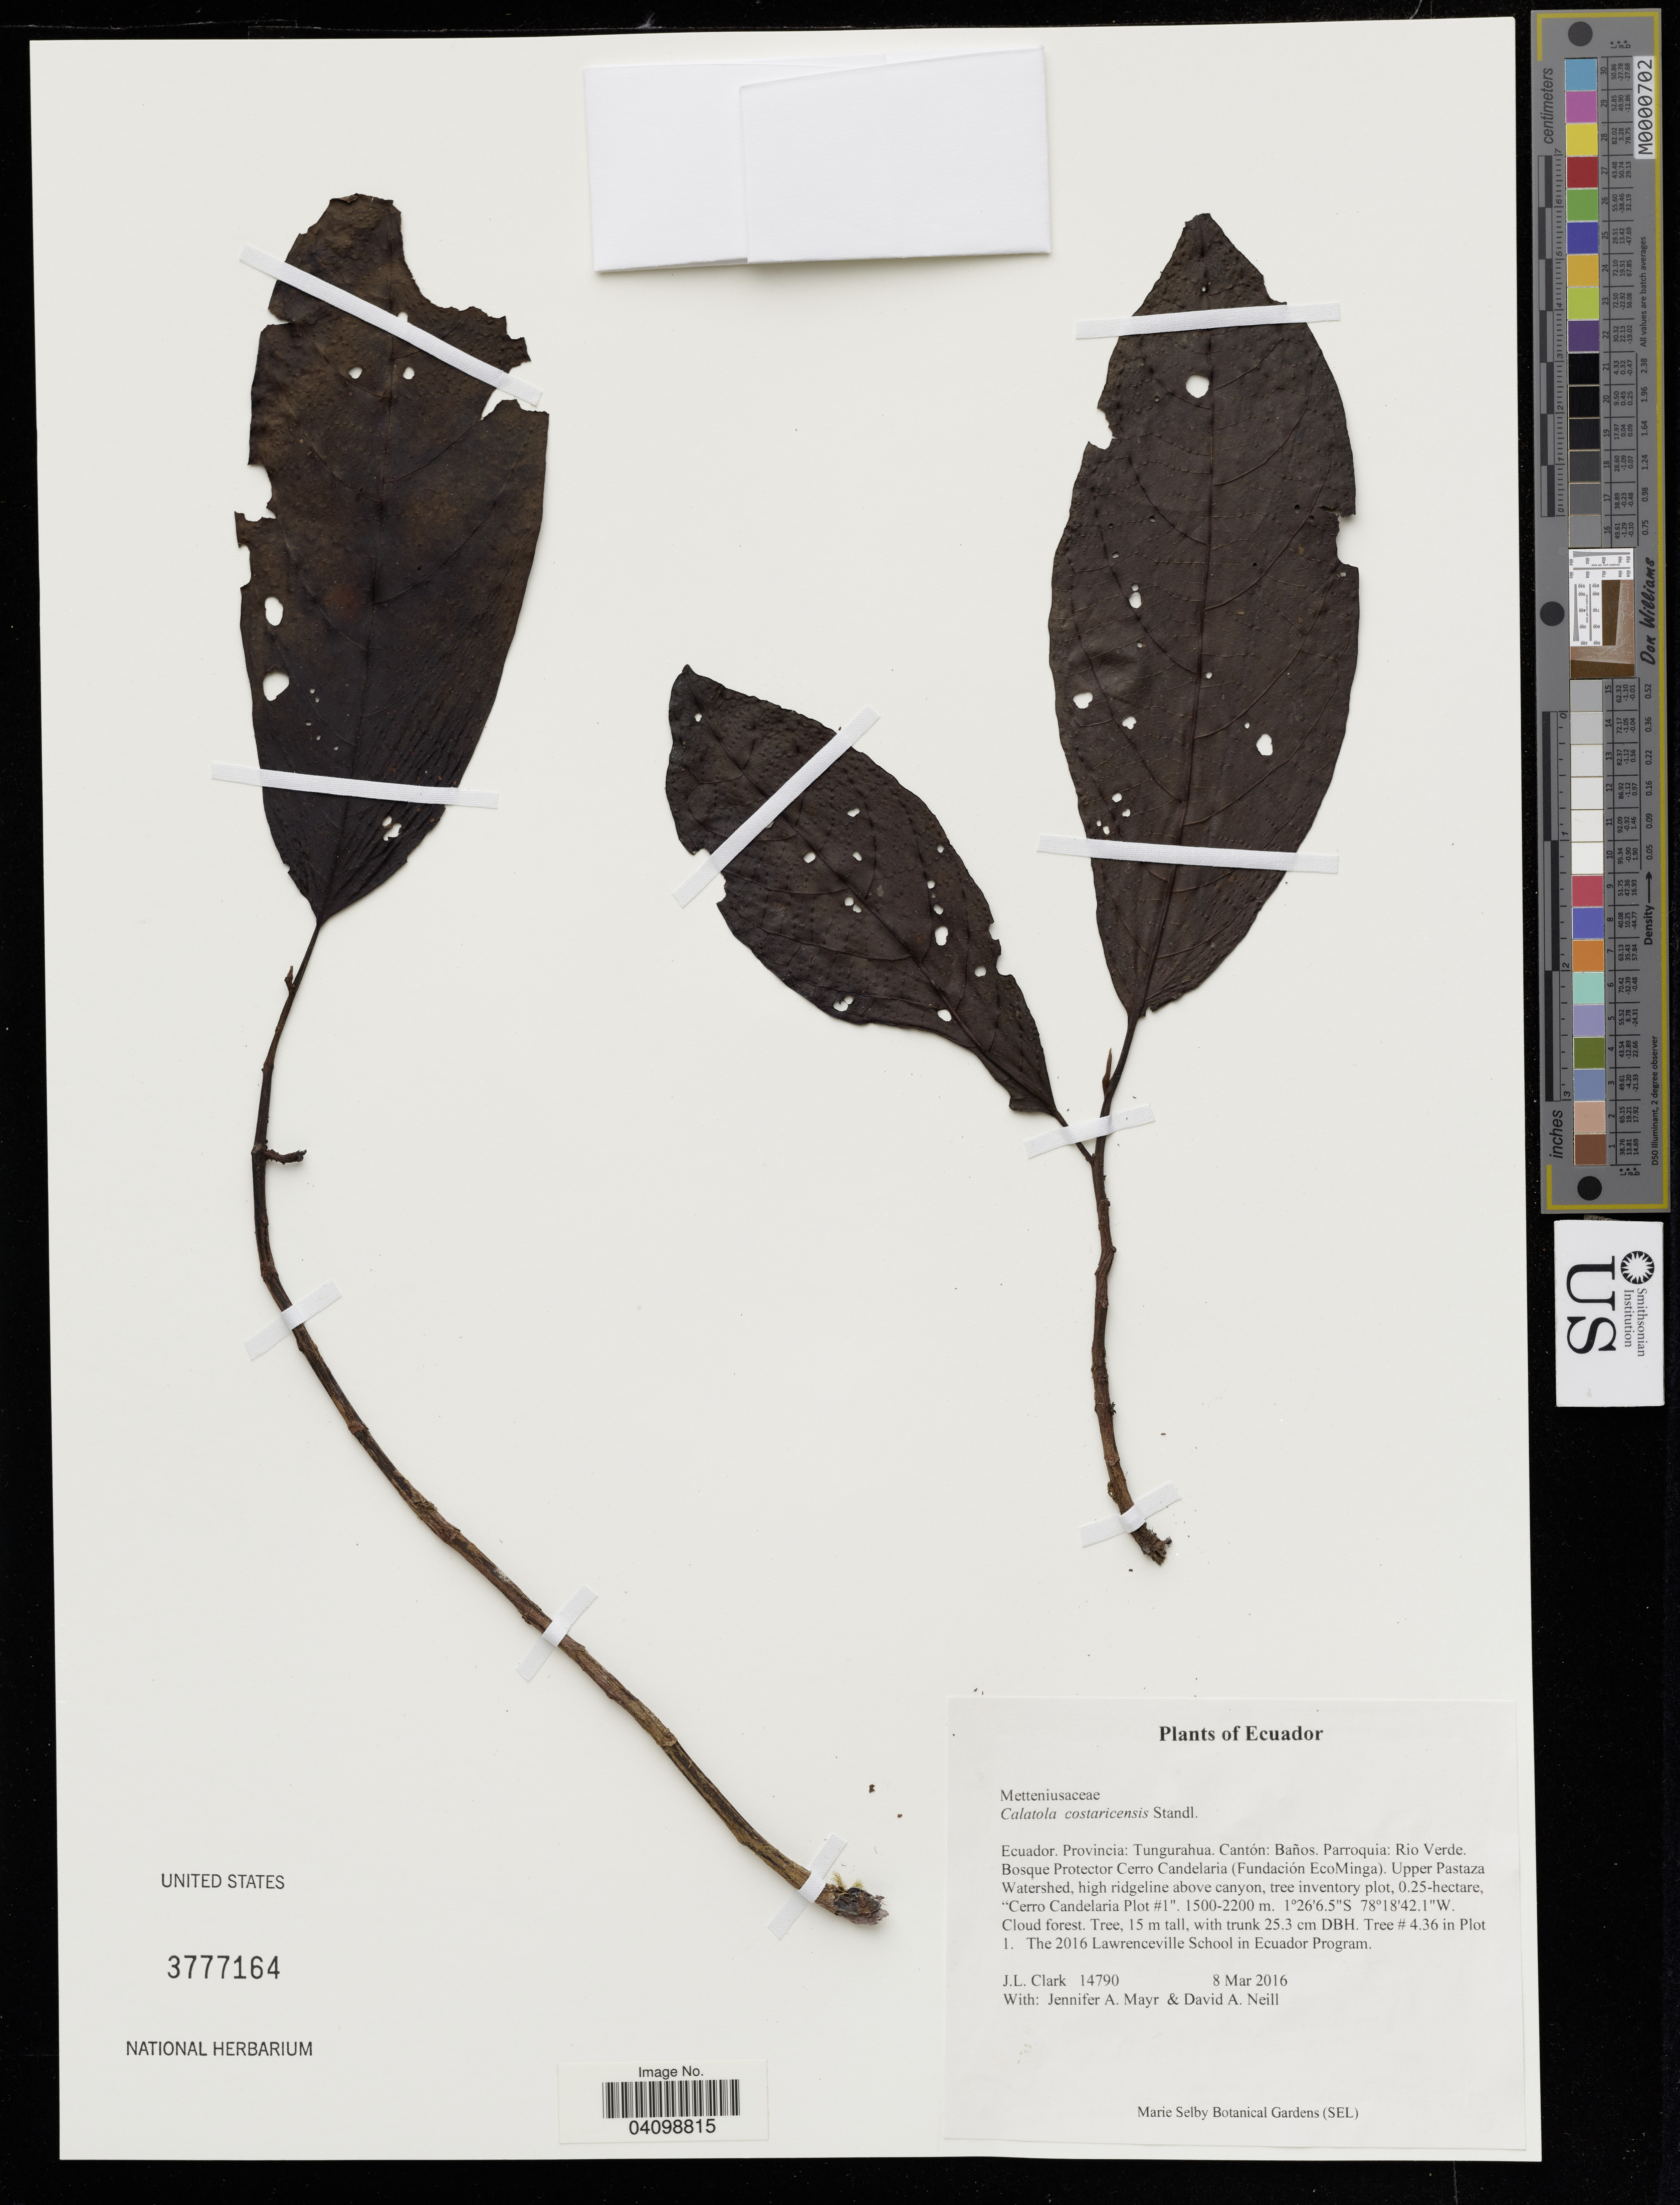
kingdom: Plantae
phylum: Tracheophyta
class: Magnoliopsida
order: Metteniusales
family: Metteniusaceae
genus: Calatola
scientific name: Calatola costaricensis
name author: Standl.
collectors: J. Clark, J. Mayr & D. A. Neill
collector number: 14790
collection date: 2016-03-08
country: Ecuador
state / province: Tungurahua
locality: Cantón: Baños. Parroquia: Rio Verde. Bosque Protector Cerro Candelaria (Fundación EcoMinga). Upper Pastaza Watershed, high ridgeline above canyon, tree inventory plot, 0.25-hectare, "Cerro Candelaria Plot #1".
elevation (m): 1500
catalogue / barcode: US 3777164